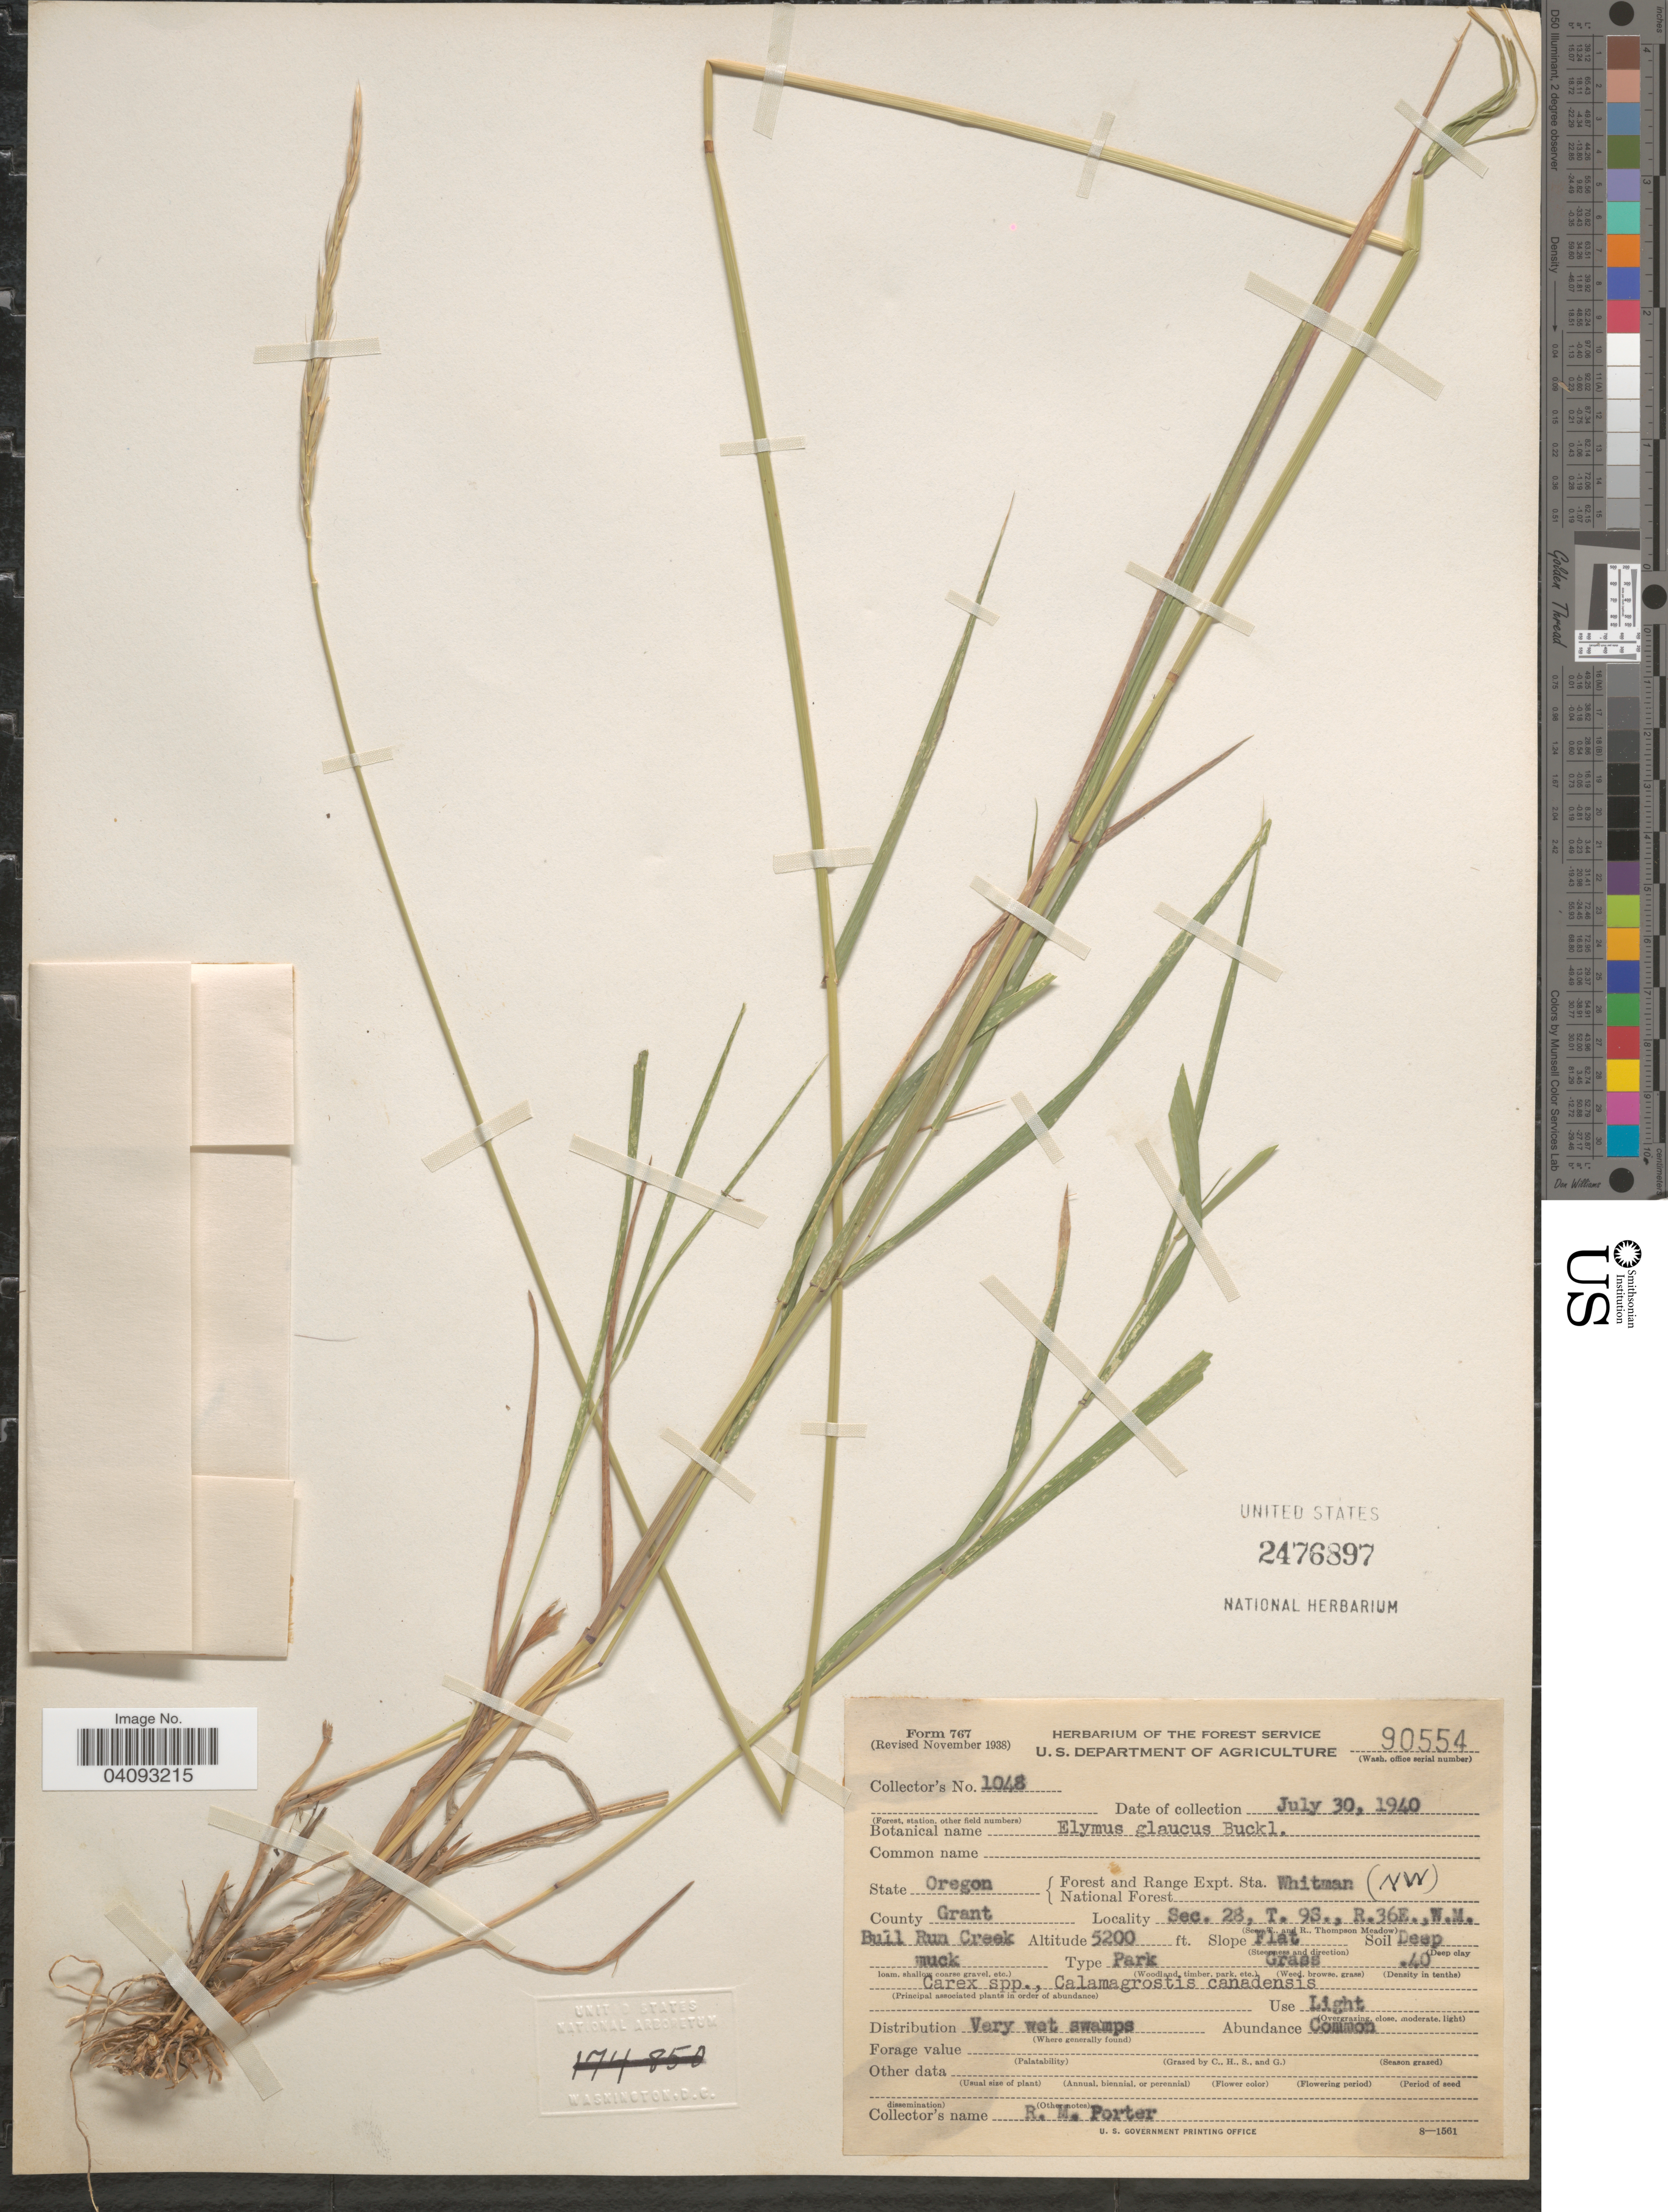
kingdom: Plantae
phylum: Tracheophyta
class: Liliopsida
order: Poales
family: Poaceae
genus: Elymus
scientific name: Elymus glaucus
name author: Buckley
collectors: R. Porter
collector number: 1048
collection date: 1940-07-30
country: United States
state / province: Oregon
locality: Forest and Range Expt. Sta National Forest Whitman (NW). County Grant. Sec, 28, T. 9S., R.36E., W. M. Bull Run Creek. Slope Flat.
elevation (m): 1585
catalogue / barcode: US 2476897